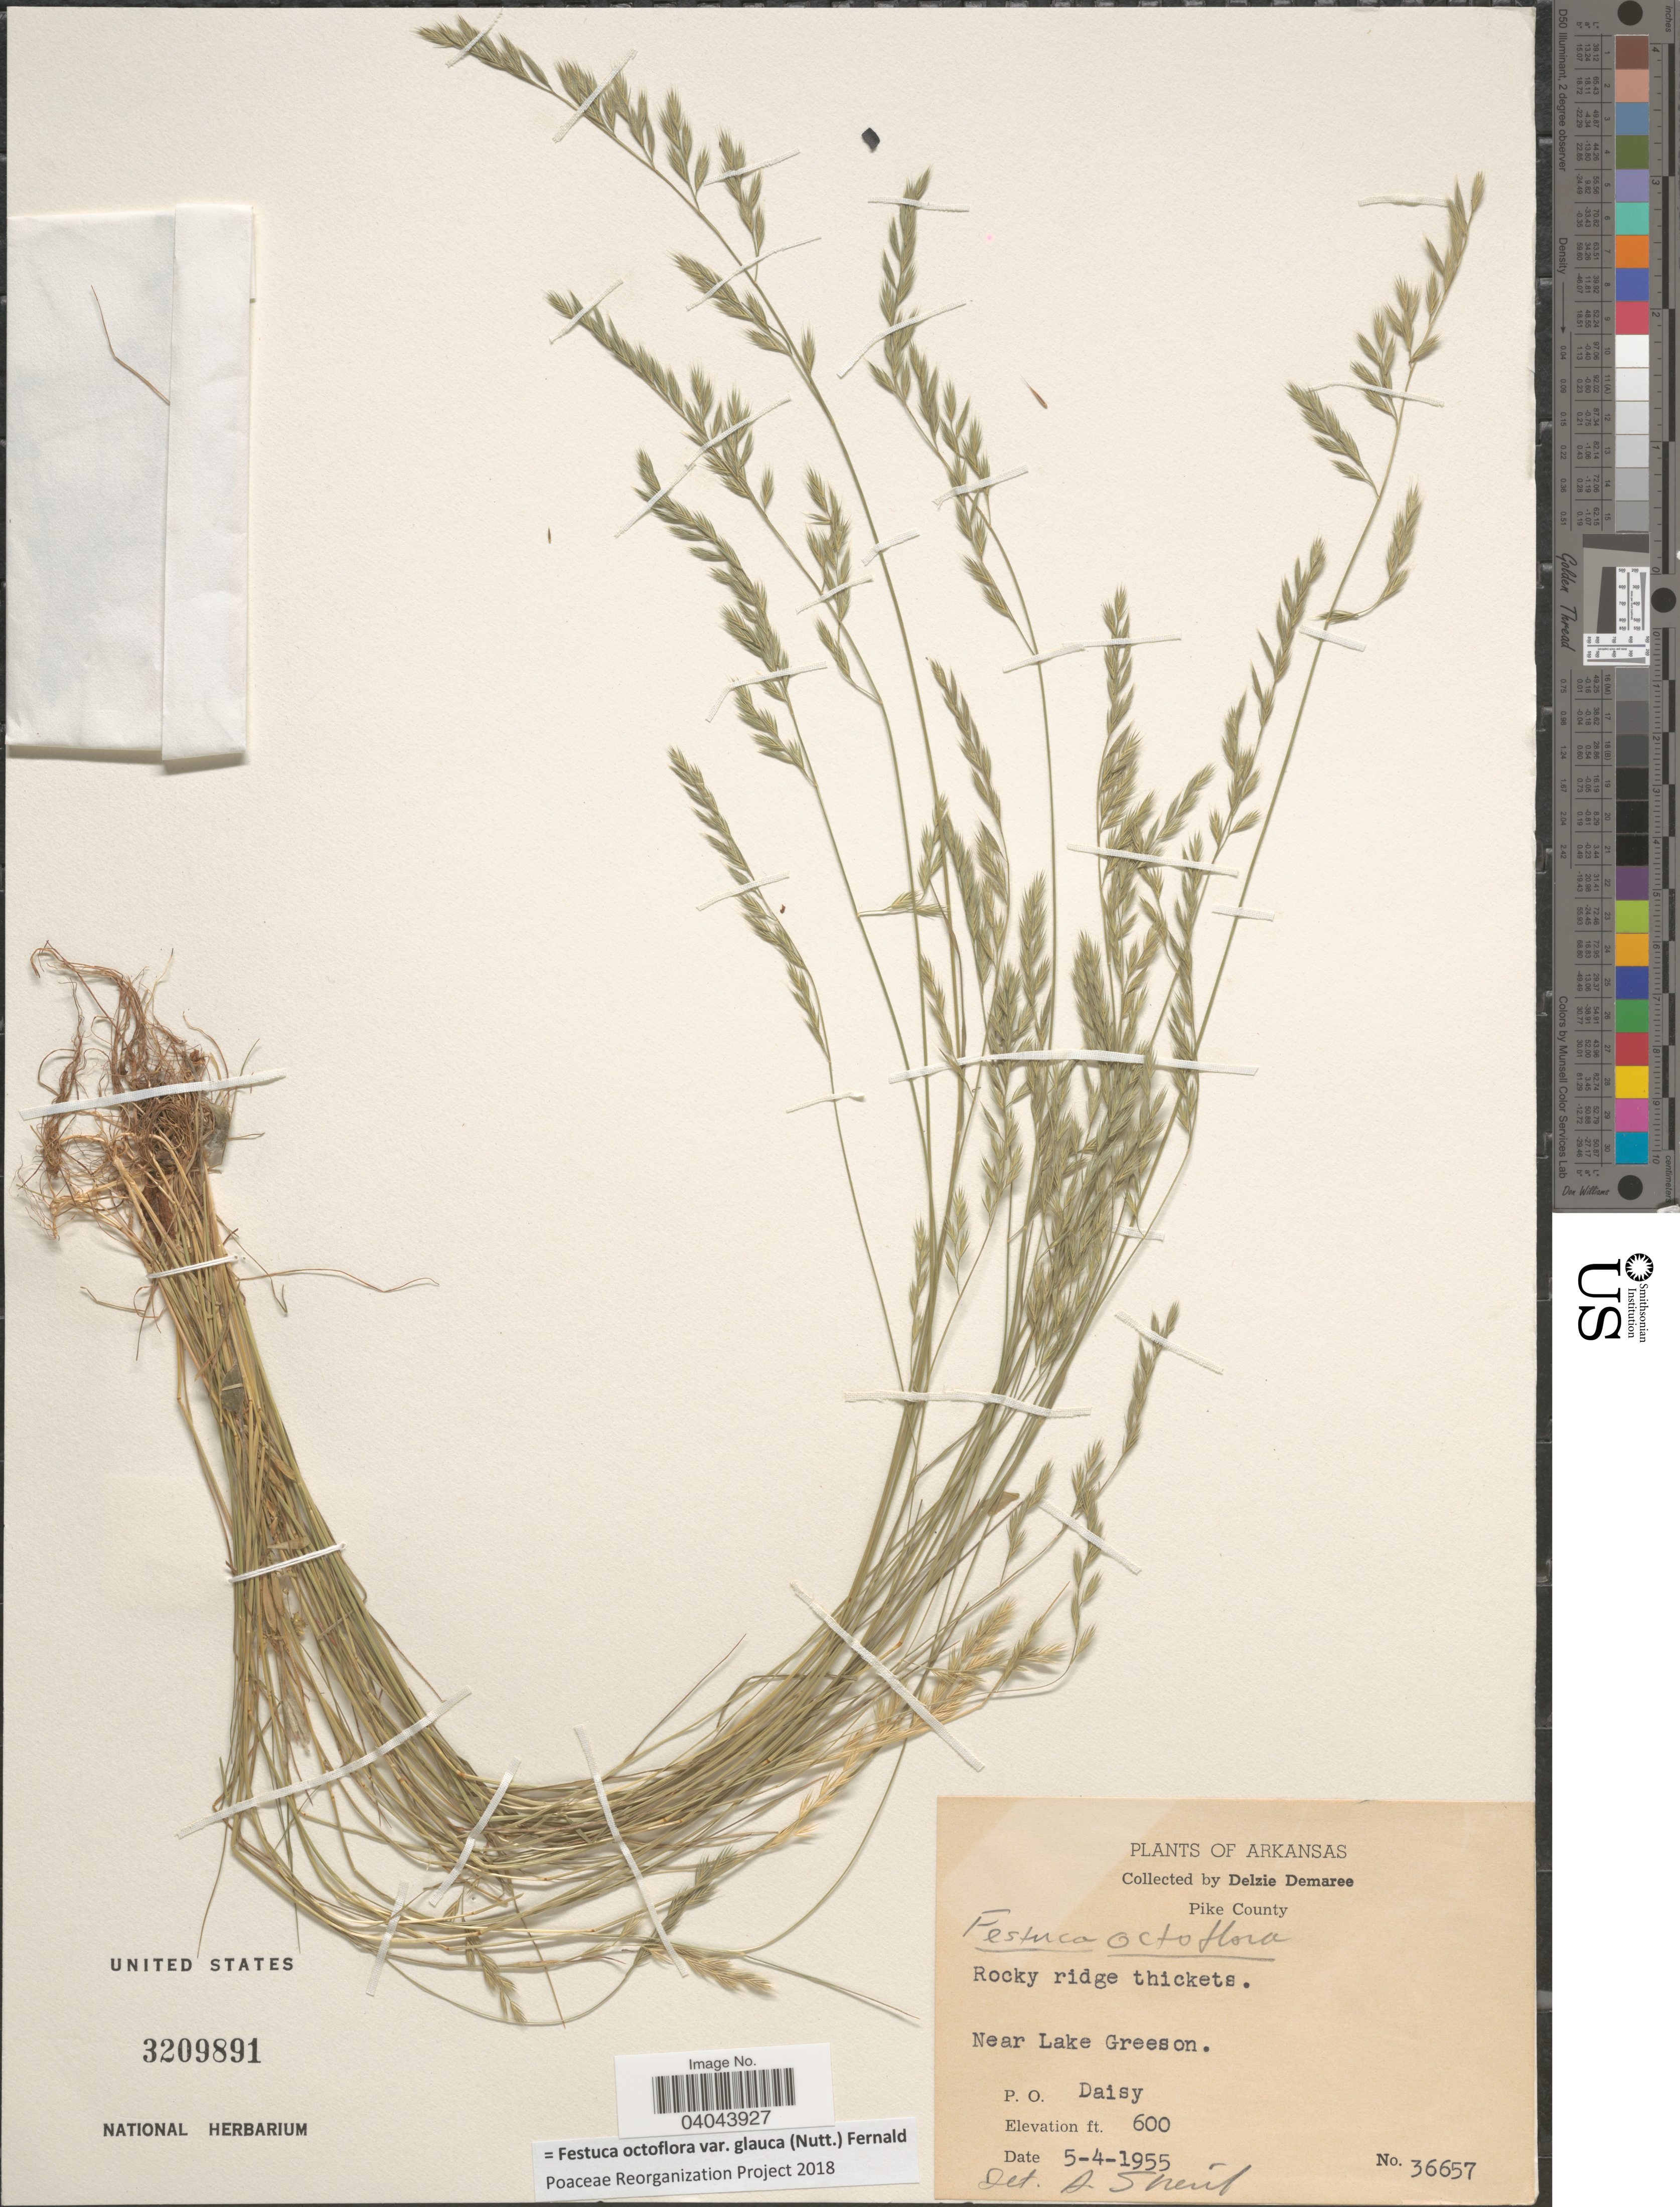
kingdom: Plantae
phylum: Tracheophyta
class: Liliopsida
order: Poales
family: Poaceae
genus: Festuca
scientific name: Festuca octoflora var. glauca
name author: (Nutt.) Fernald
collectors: D. Demaree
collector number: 36657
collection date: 1955-05-04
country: United States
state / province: Arkansas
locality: Pike County. Near Lake Greeson. P. O. Daisy.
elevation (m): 183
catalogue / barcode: US 3209891